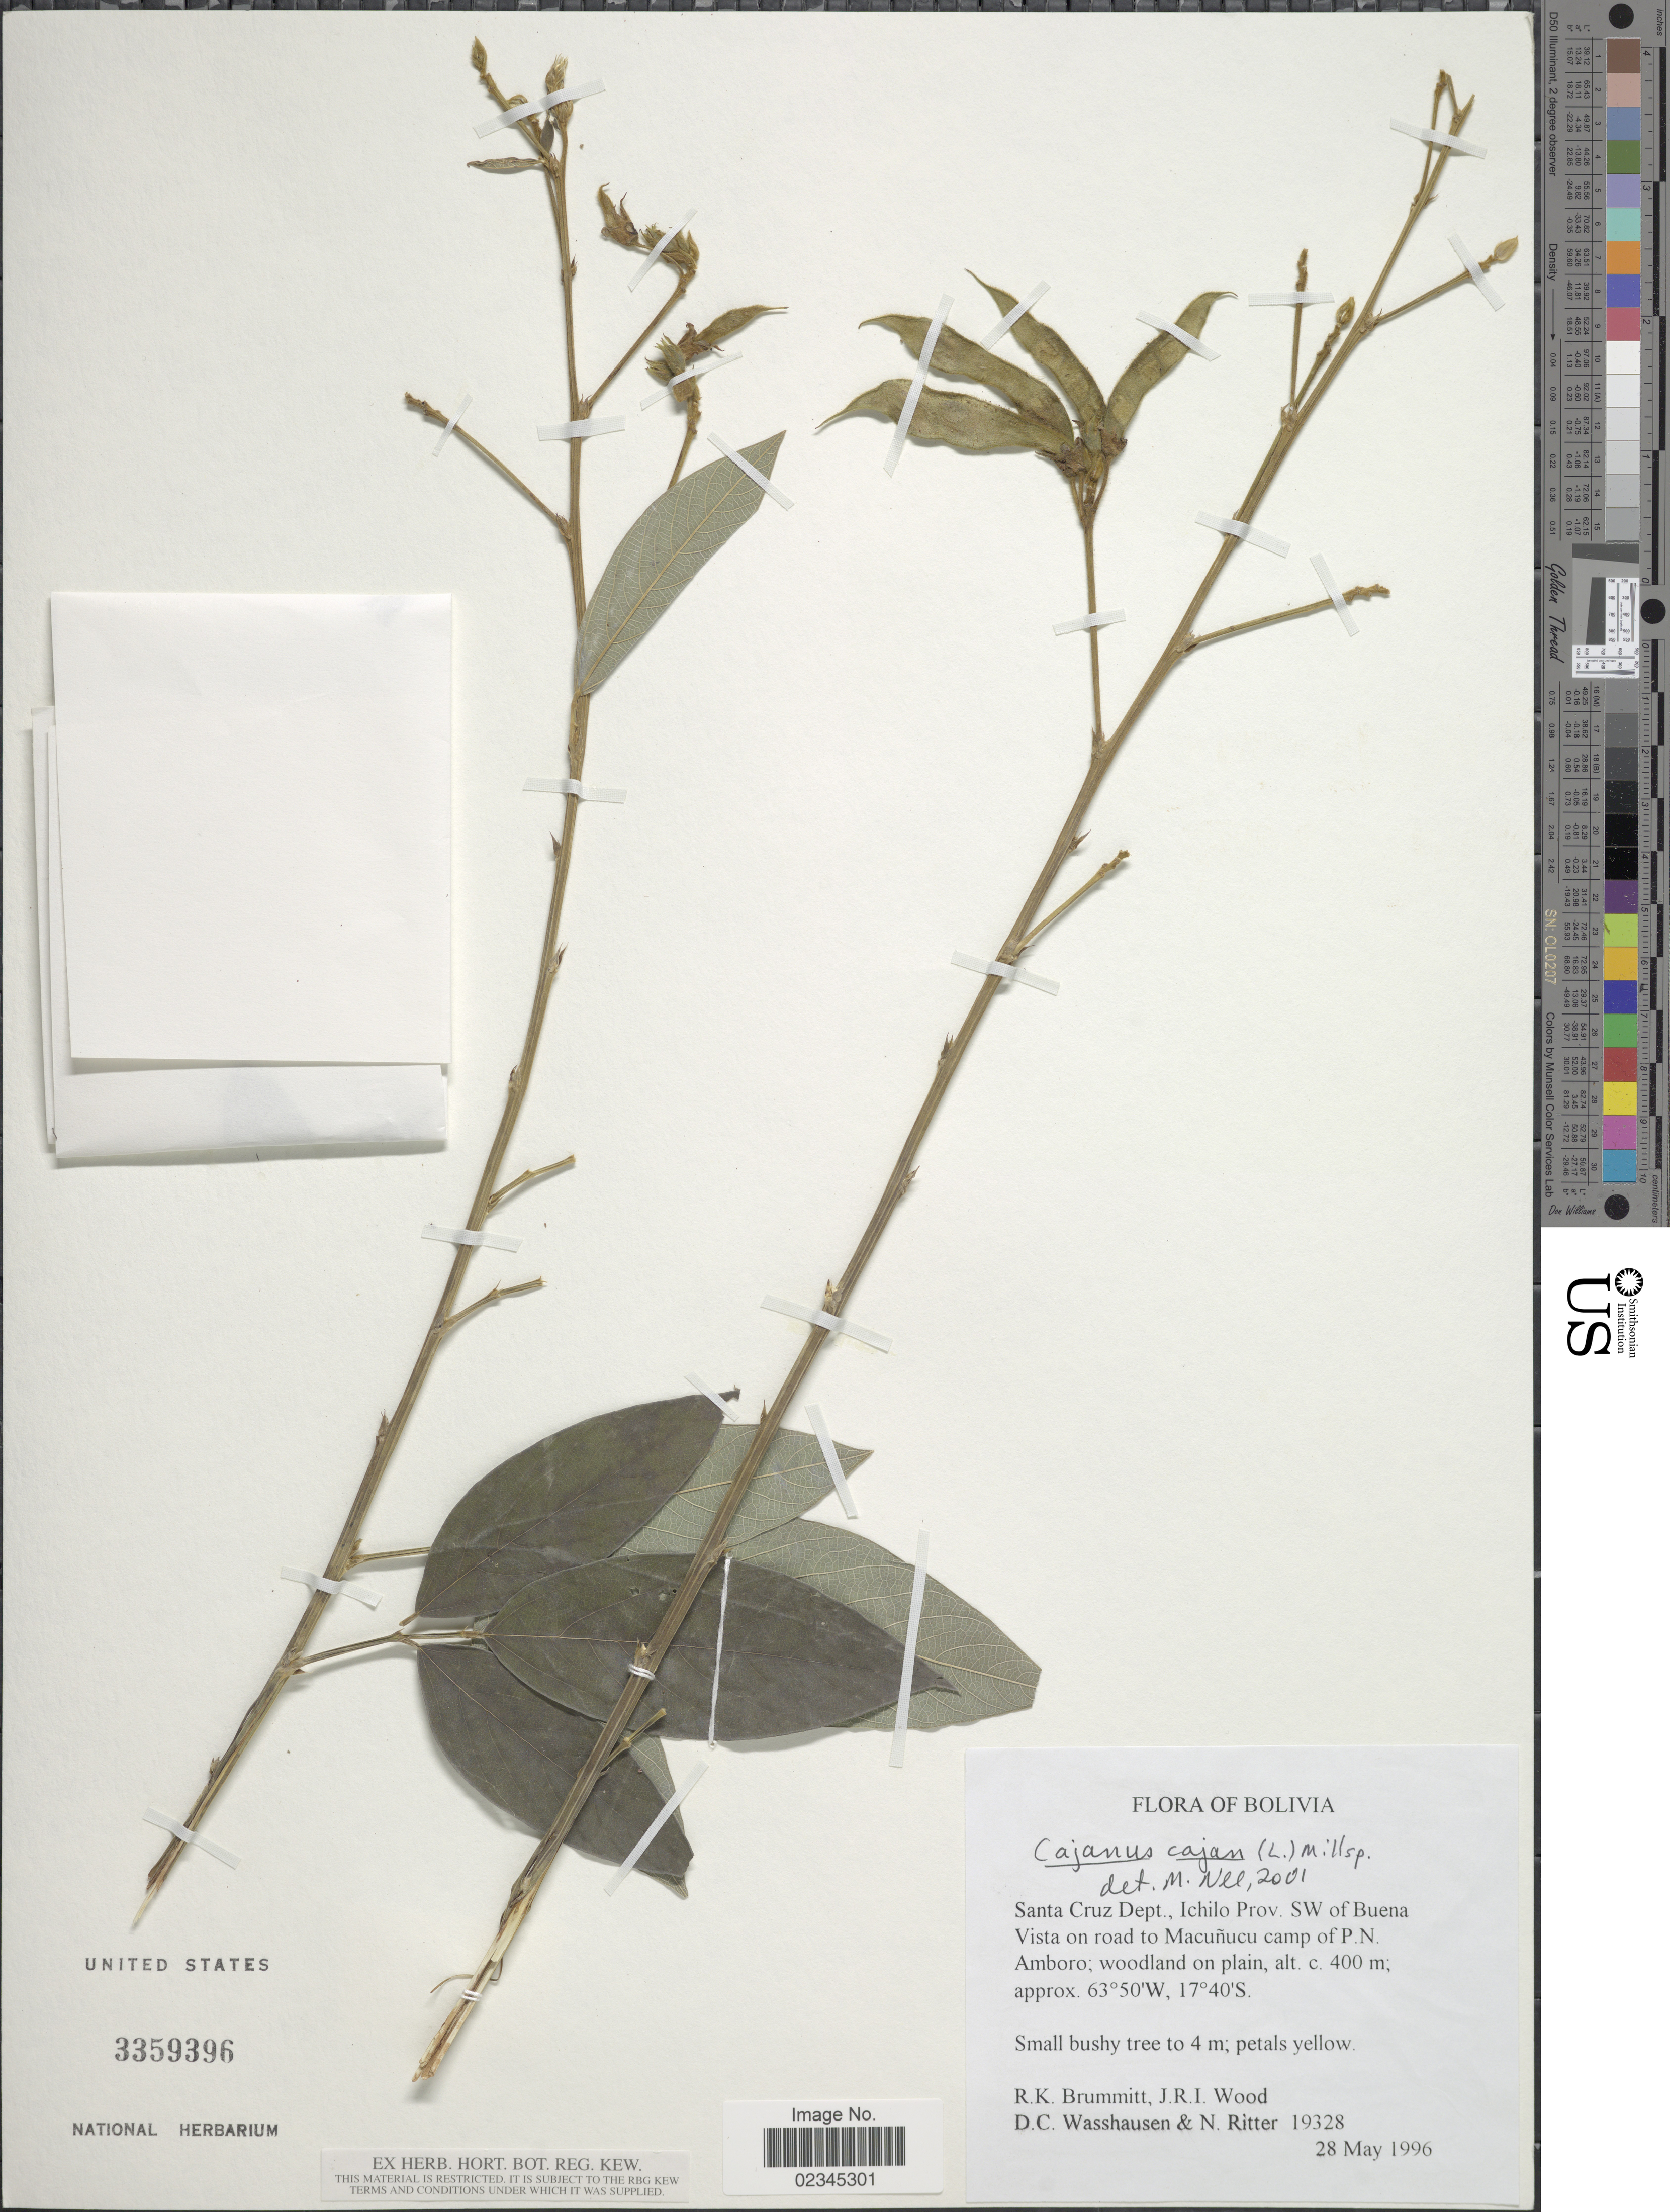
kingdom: Plantae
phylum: Tracheophyta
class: Magnoliopsida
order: Fabales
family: Fabaceae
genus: Cajanus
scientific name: Cajanus cajan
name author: (L.) Huth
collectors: R. Brummitt, J. R. I. Wood, D. C. Wasshausen & N. Ritter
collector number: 19328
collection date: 1996-05-28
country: Bolivia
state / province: Santa Cruz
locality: Ichilo Prov. SW of Buena Vista on road to Macuñucu camp of P.N. Amboro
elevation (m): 400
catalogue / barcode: US 3359396